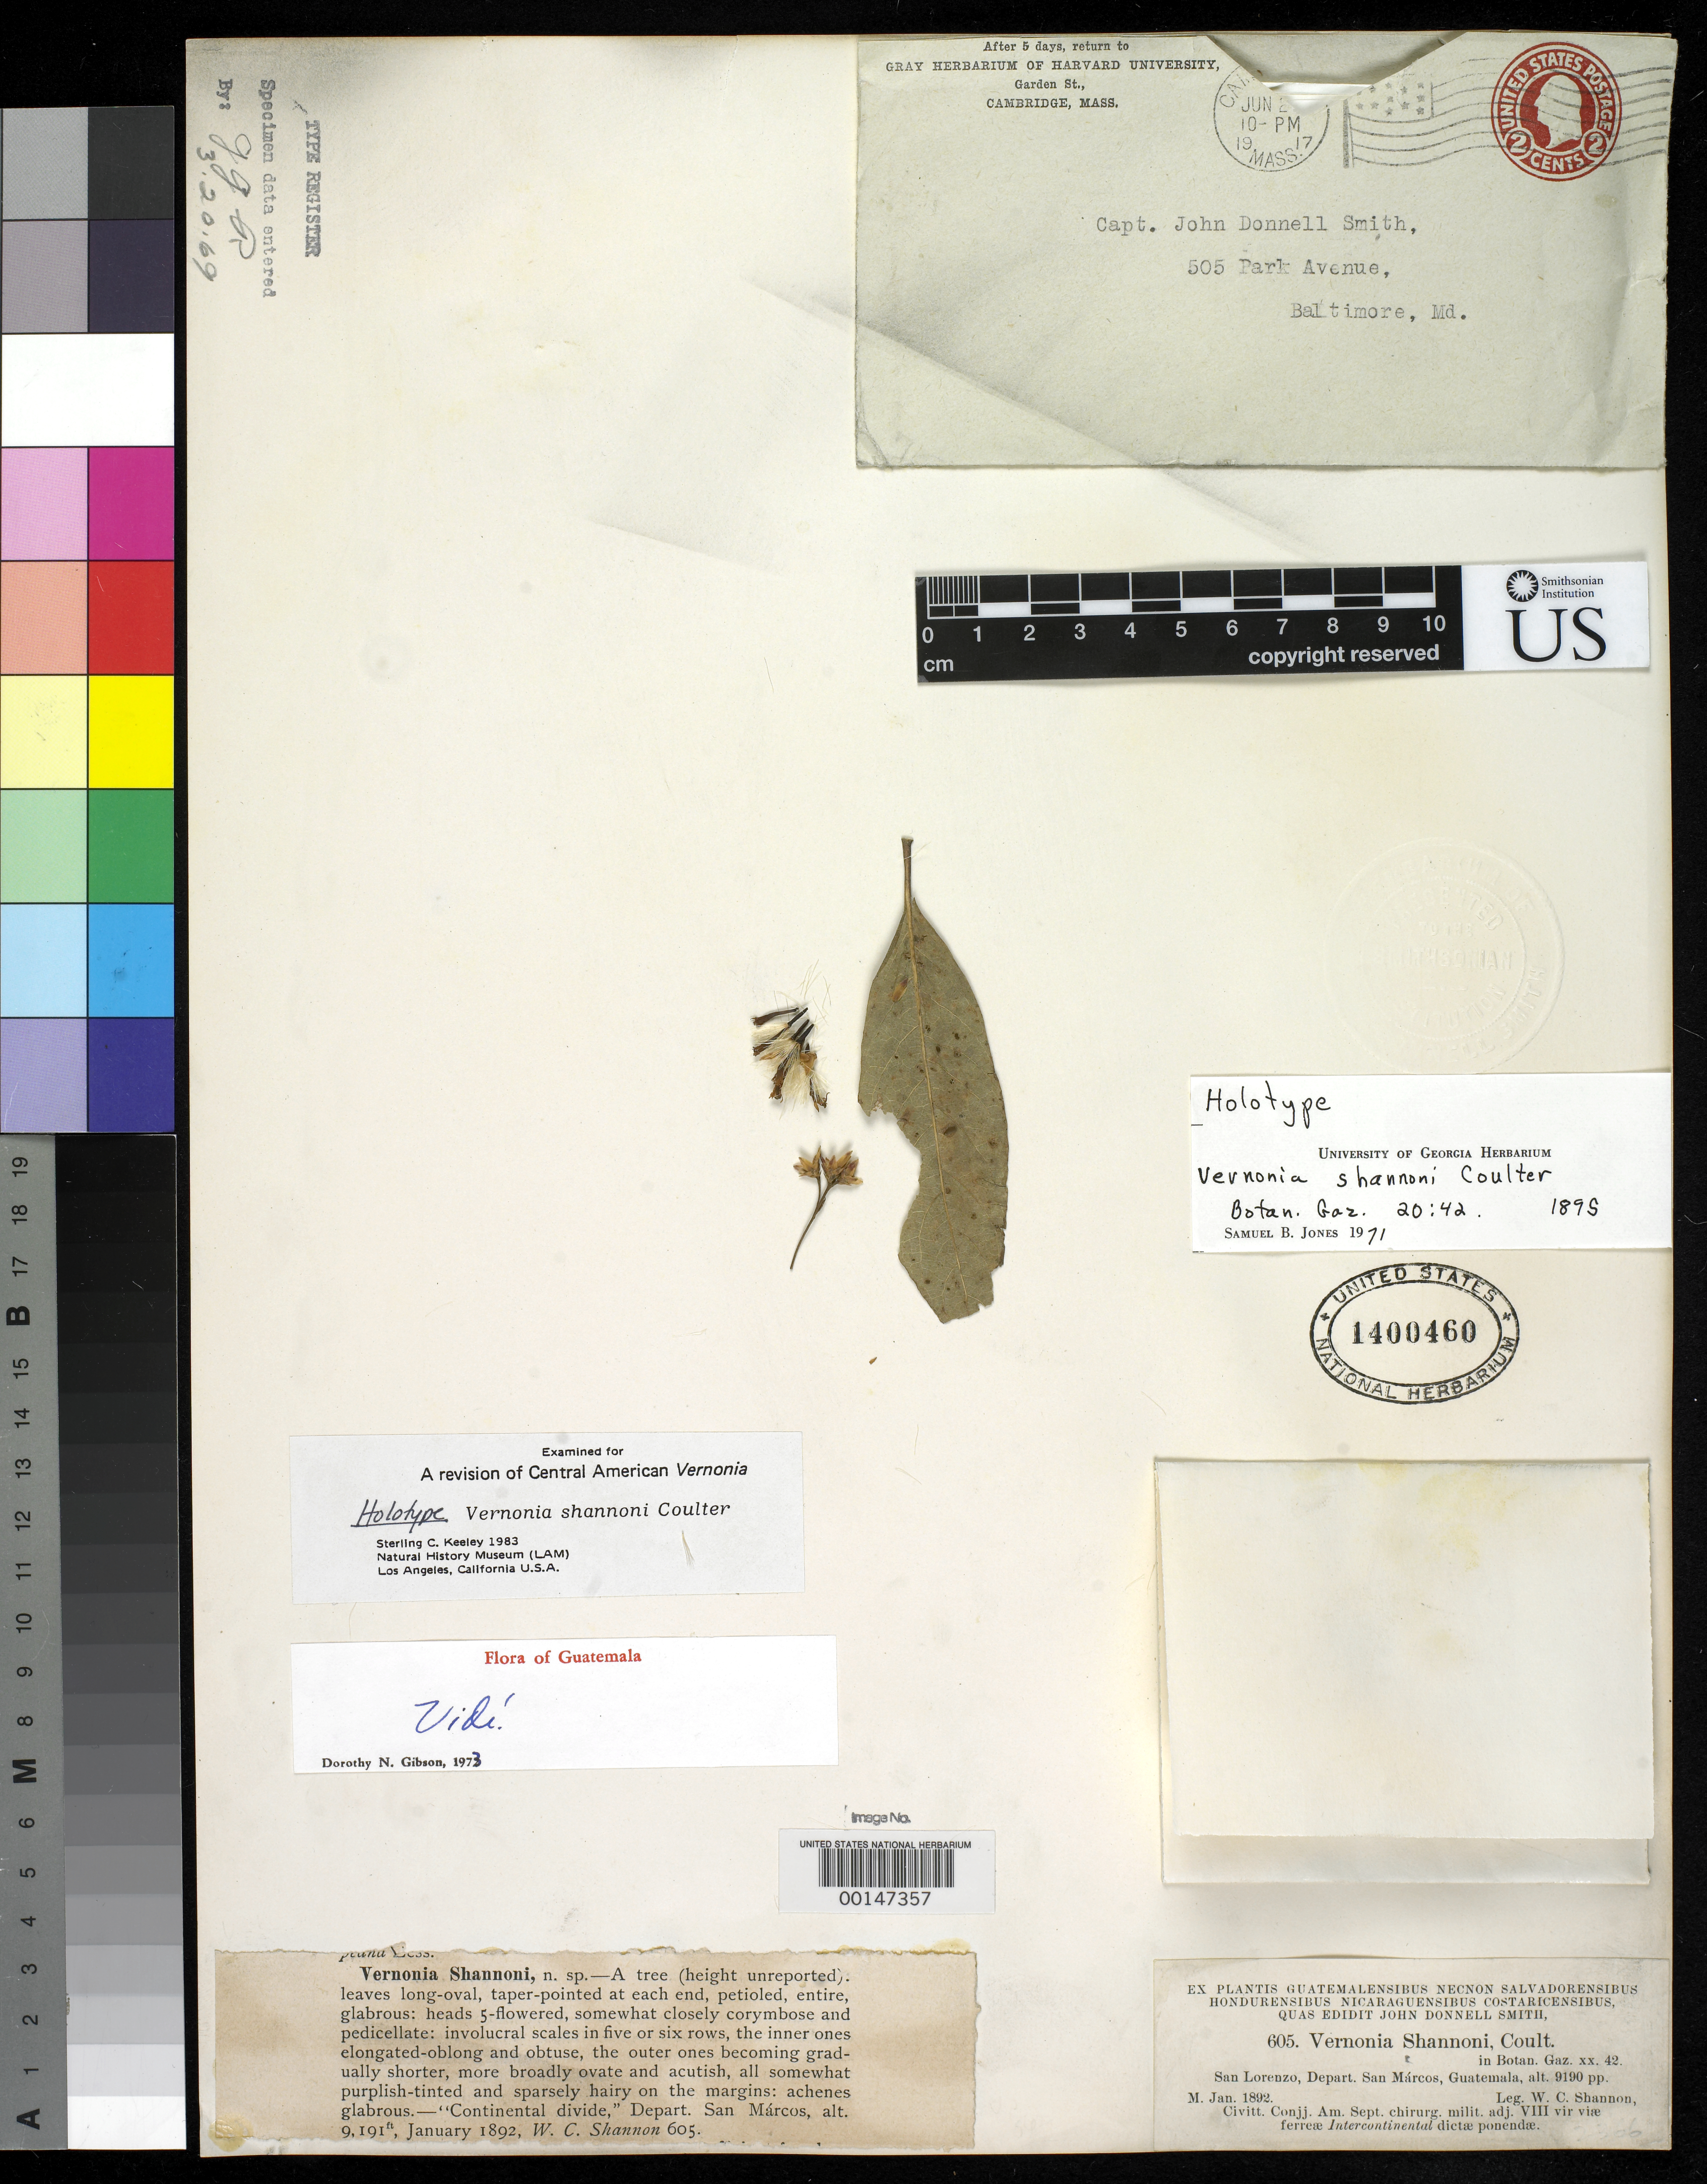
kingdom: Plantae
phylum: Tracheophyta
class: Magnoliopsida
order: Asterales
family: Asteraceae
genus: Vernonia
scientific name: Vernonia shannoni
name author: J.M. Coult.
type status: Isotype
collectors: W. C. Shannon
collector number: J.D.S. 605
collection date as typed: Jan 1892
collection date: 1892-01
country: Guatemala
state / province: San Marcos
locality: San Lorenzo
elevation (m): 2801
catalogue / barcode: US 1400460